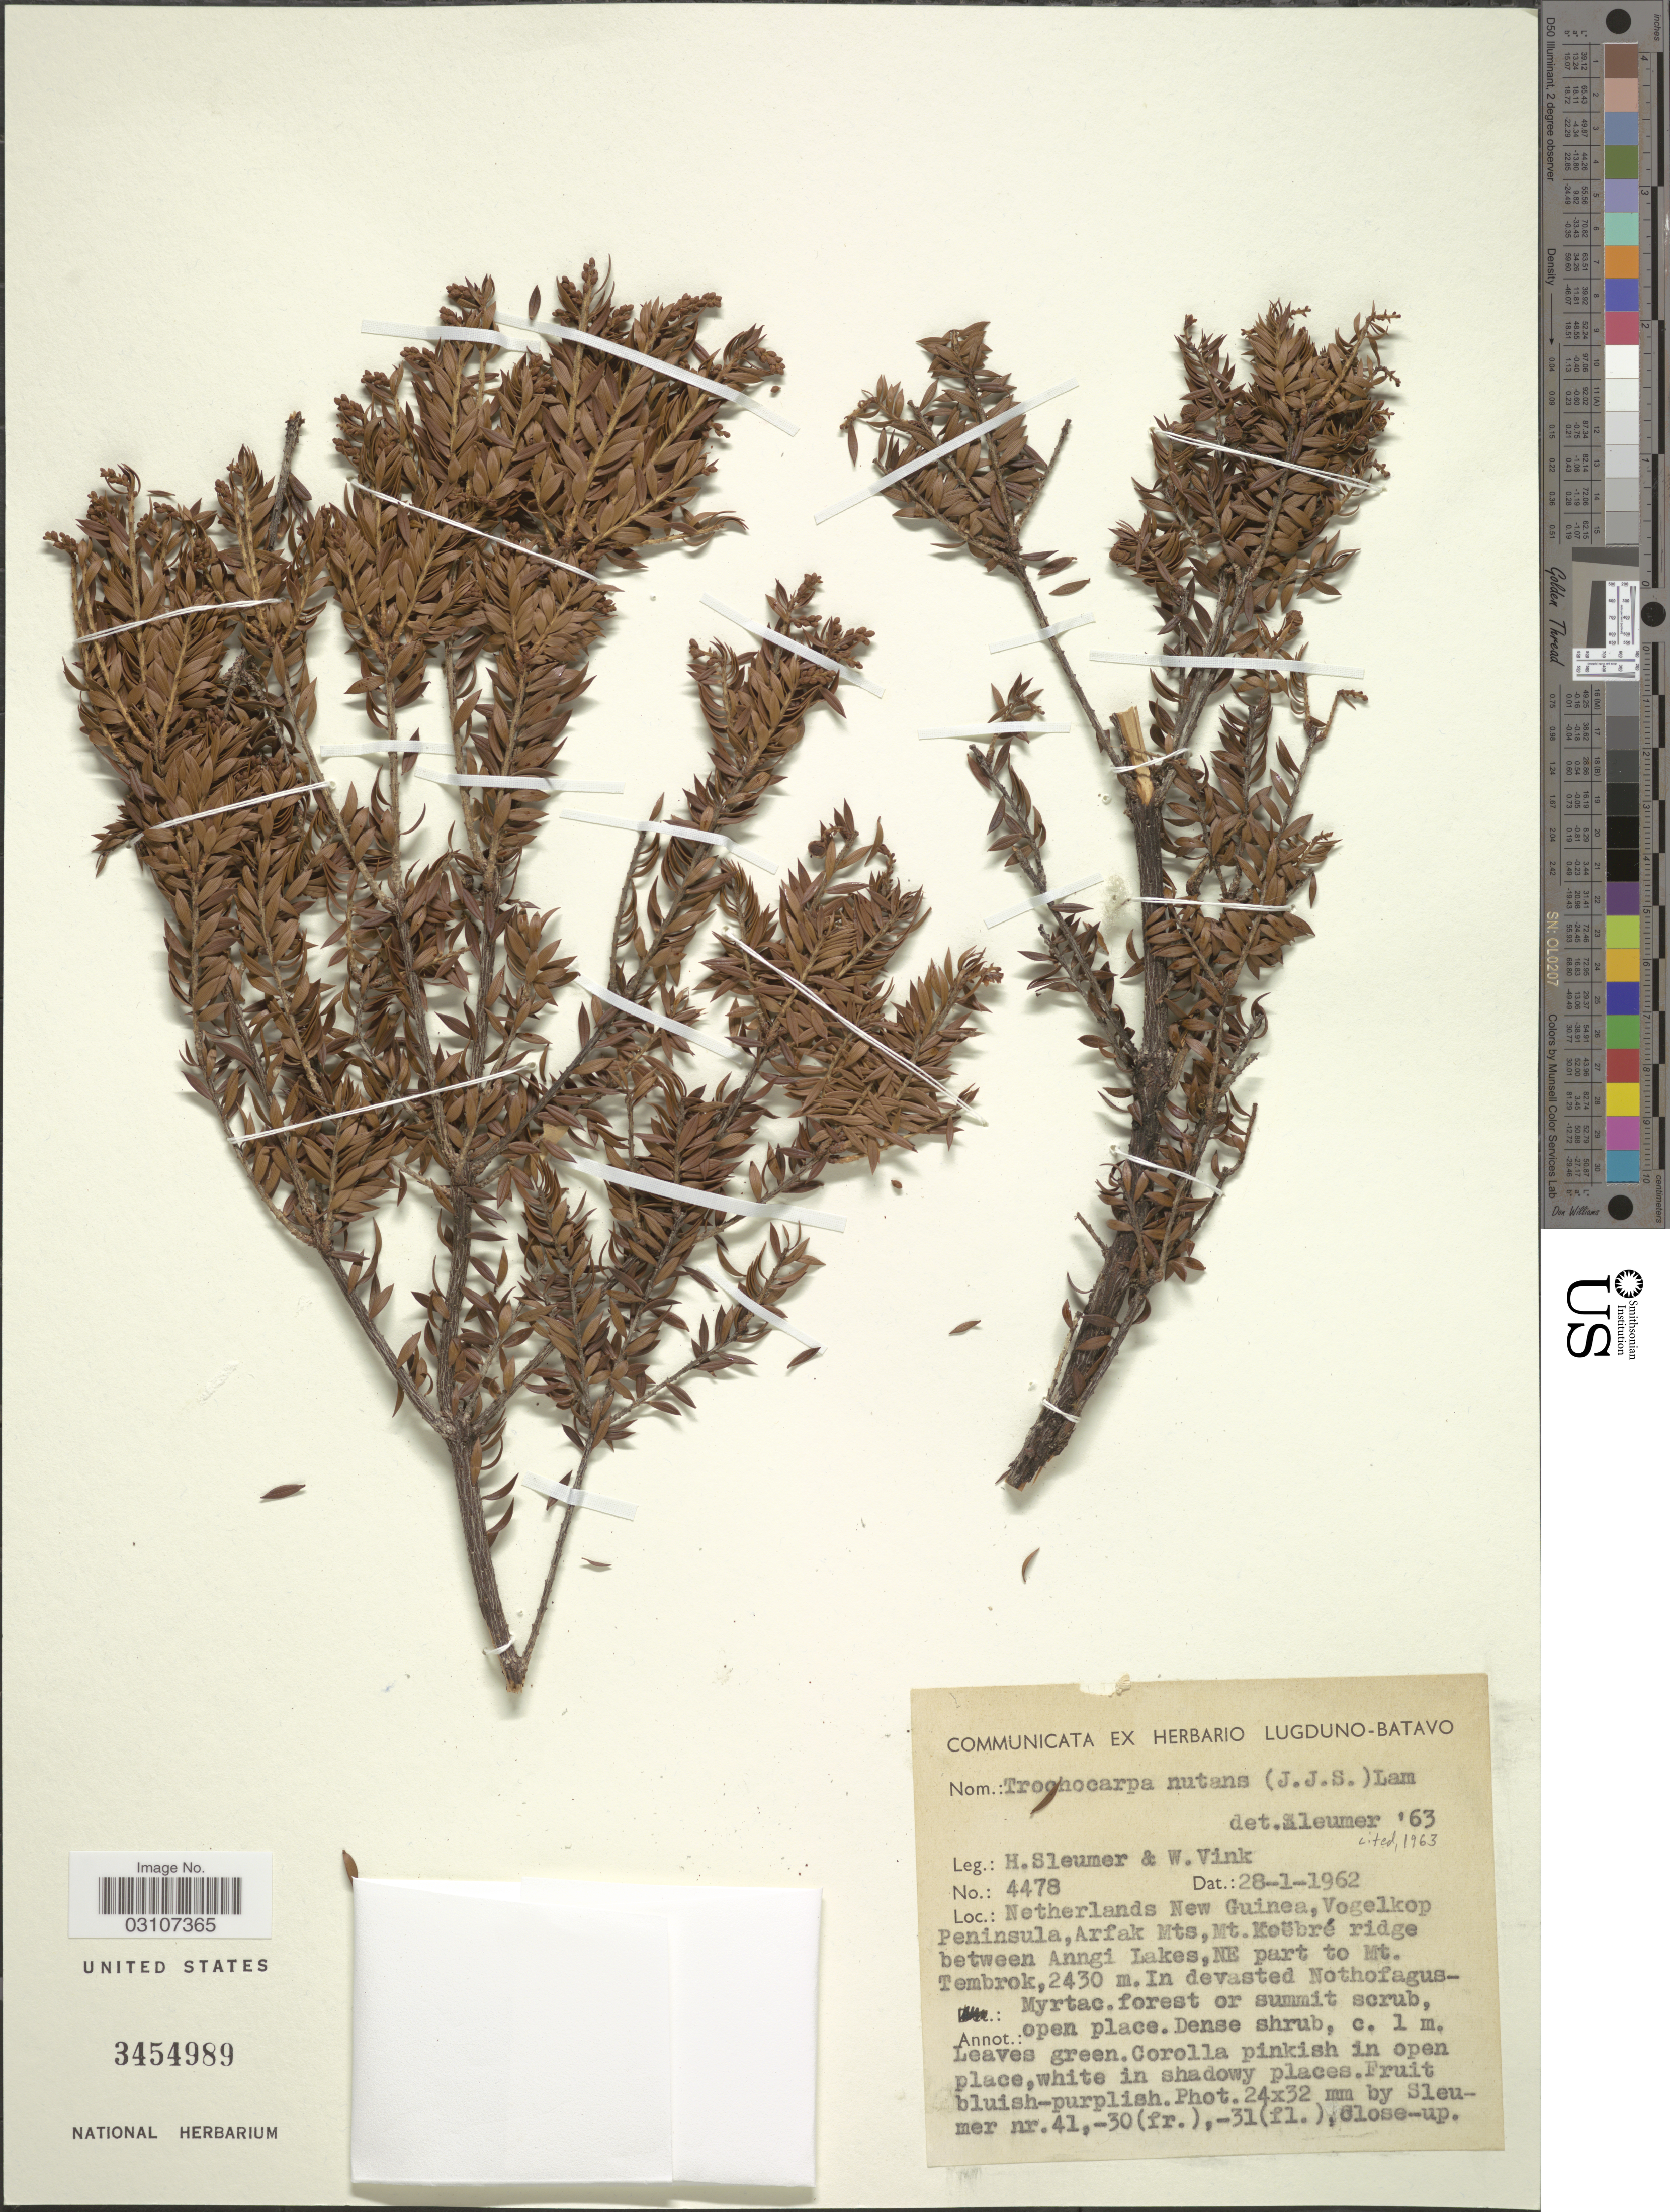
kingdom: Plantae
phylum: Tracheophyta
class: Magnoliopsida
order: Ericales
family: Ericaceae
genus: Trochocarpa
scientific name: Trochocarpa nutans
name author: (J.J. Sm.) H.J. Lam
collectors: H. O. Sleumer & W. Vink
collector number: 4478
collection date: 1962-01-28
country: Indonesia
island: New Guinea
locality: Netherlands New Guinea, Vogelkop Peninsula, Arfak Mts, Mt. Koëbré ridge between Anngi Lakes, NE part to Mt. Tembrok.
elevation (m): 2430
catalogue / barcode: US 3454989